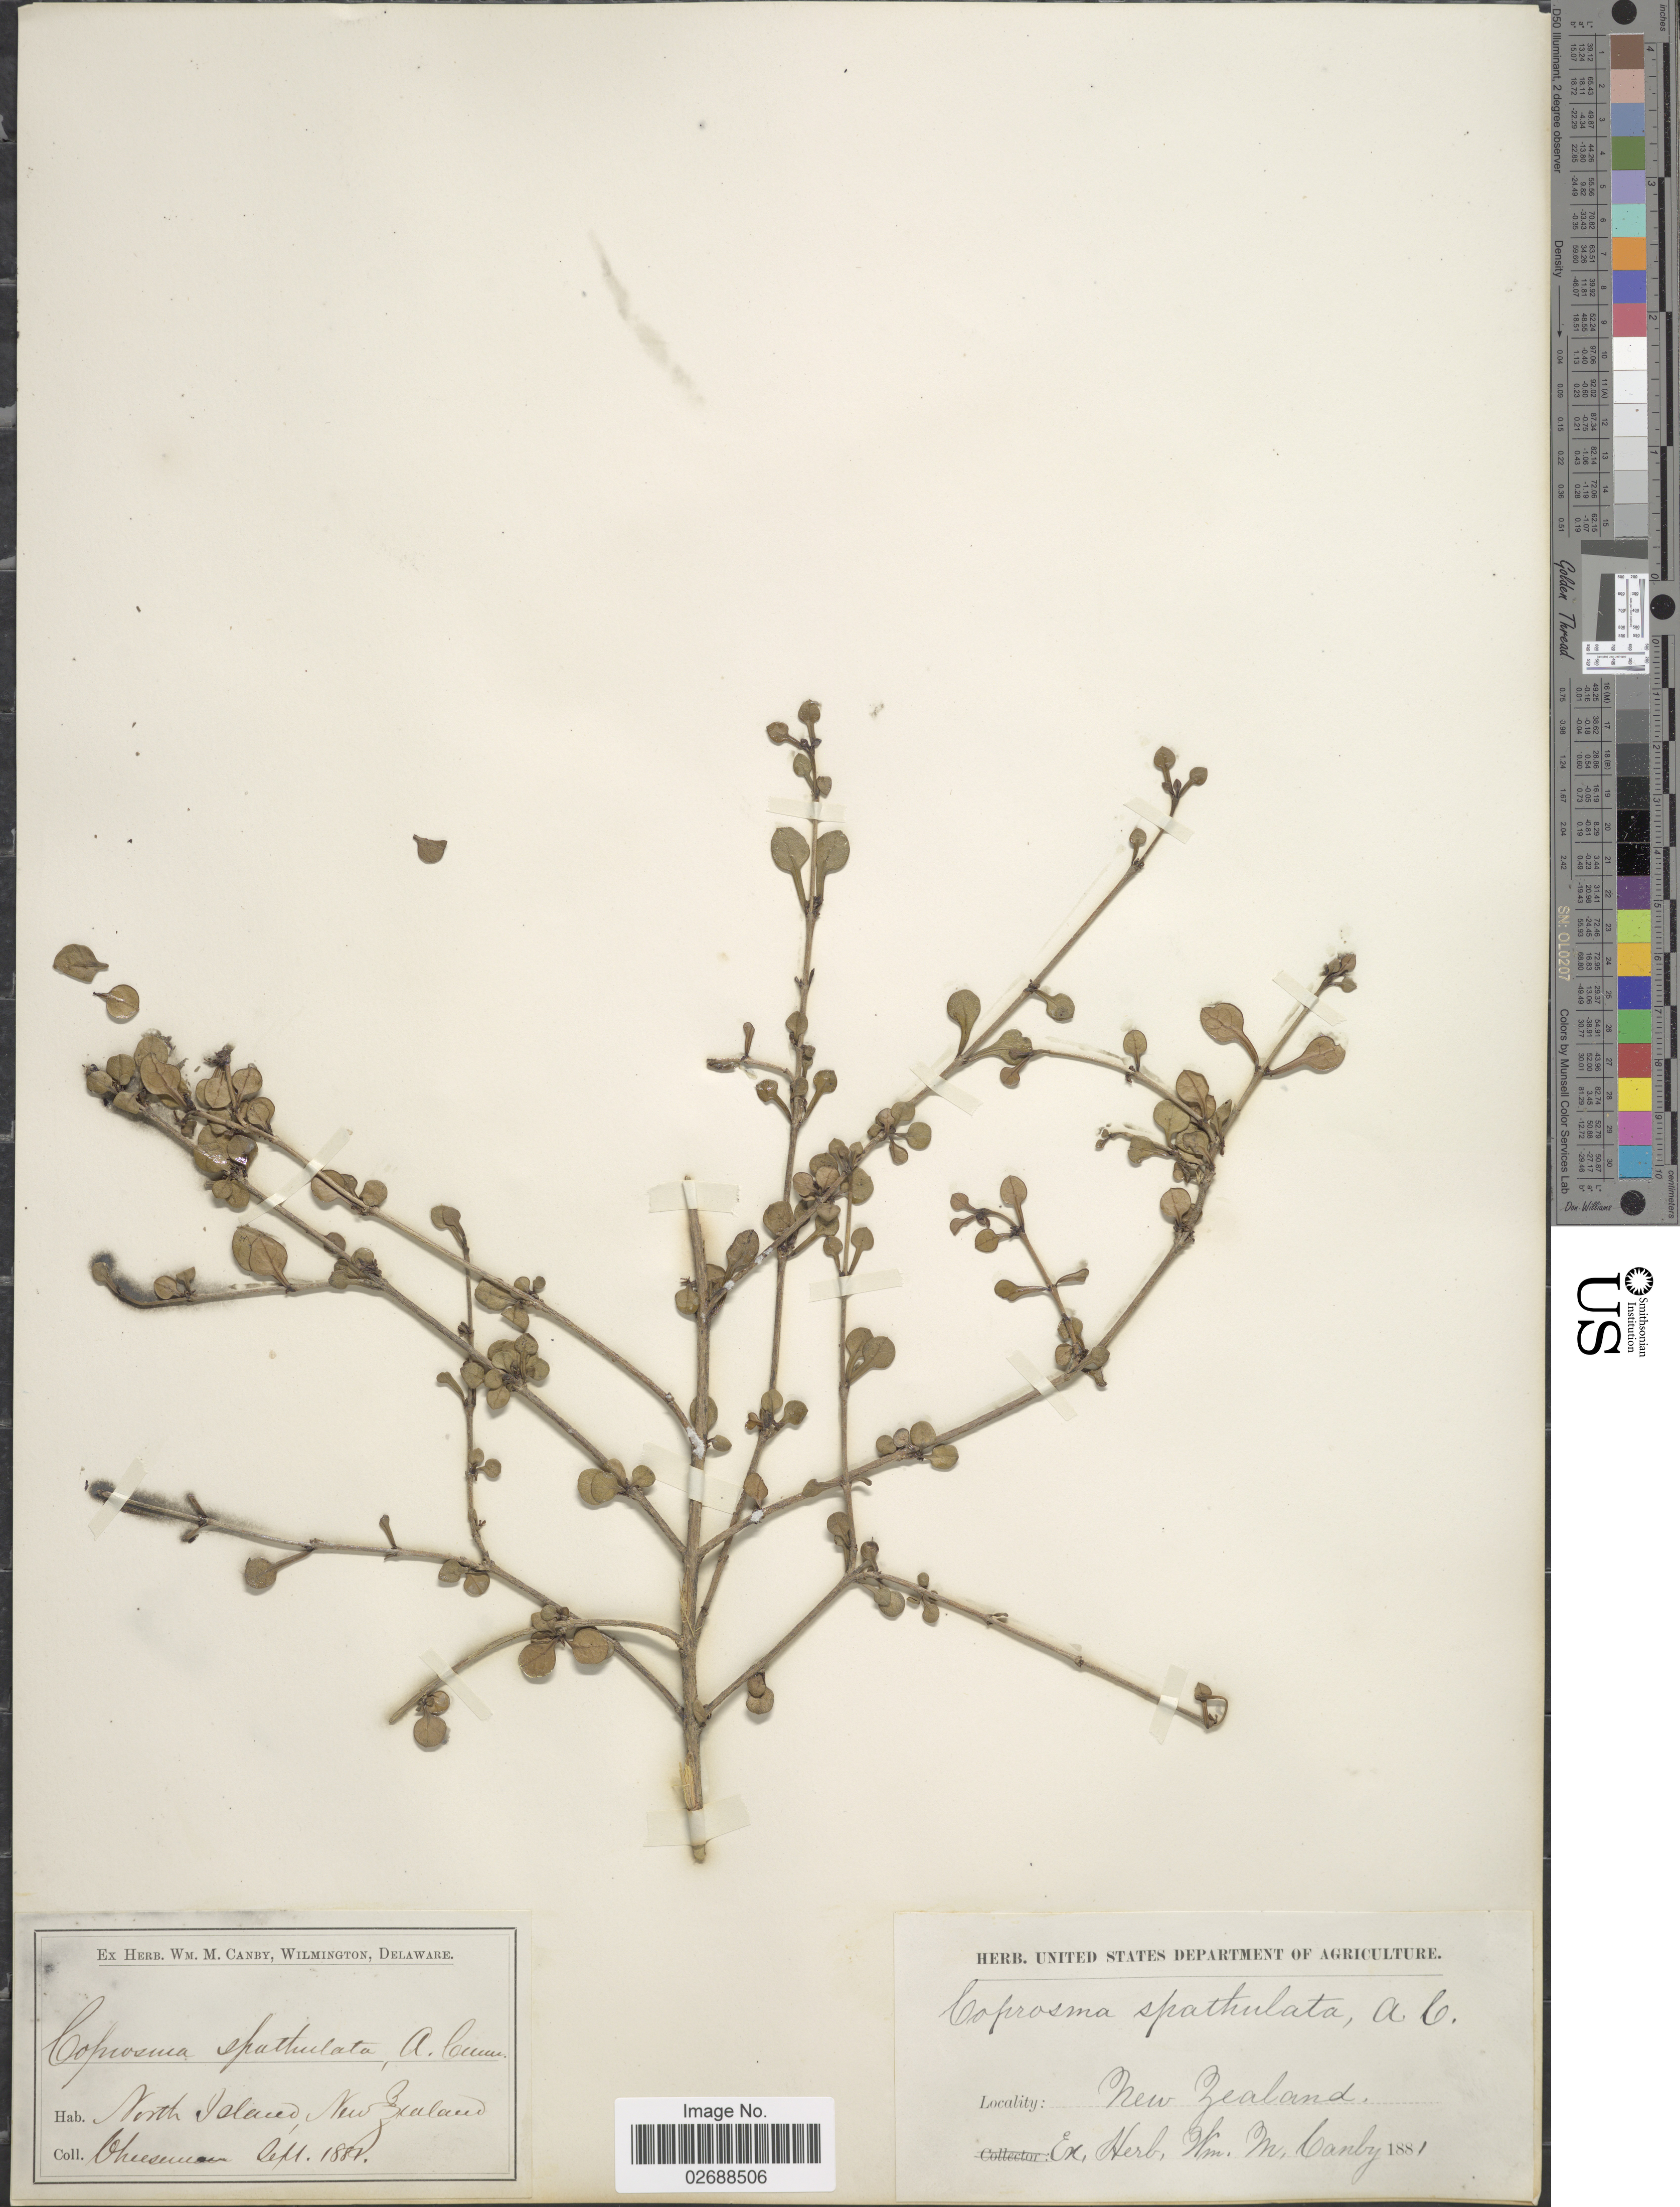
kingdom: Plantae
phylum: Tracheophyta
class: Magnoliopsida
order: Gentianales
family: Rubiaceae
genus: Coprosma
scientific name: Coprosma spathulata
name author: A. Cunn.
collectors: Cheeseman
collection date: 1881-09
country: New Zealand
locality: North Island.